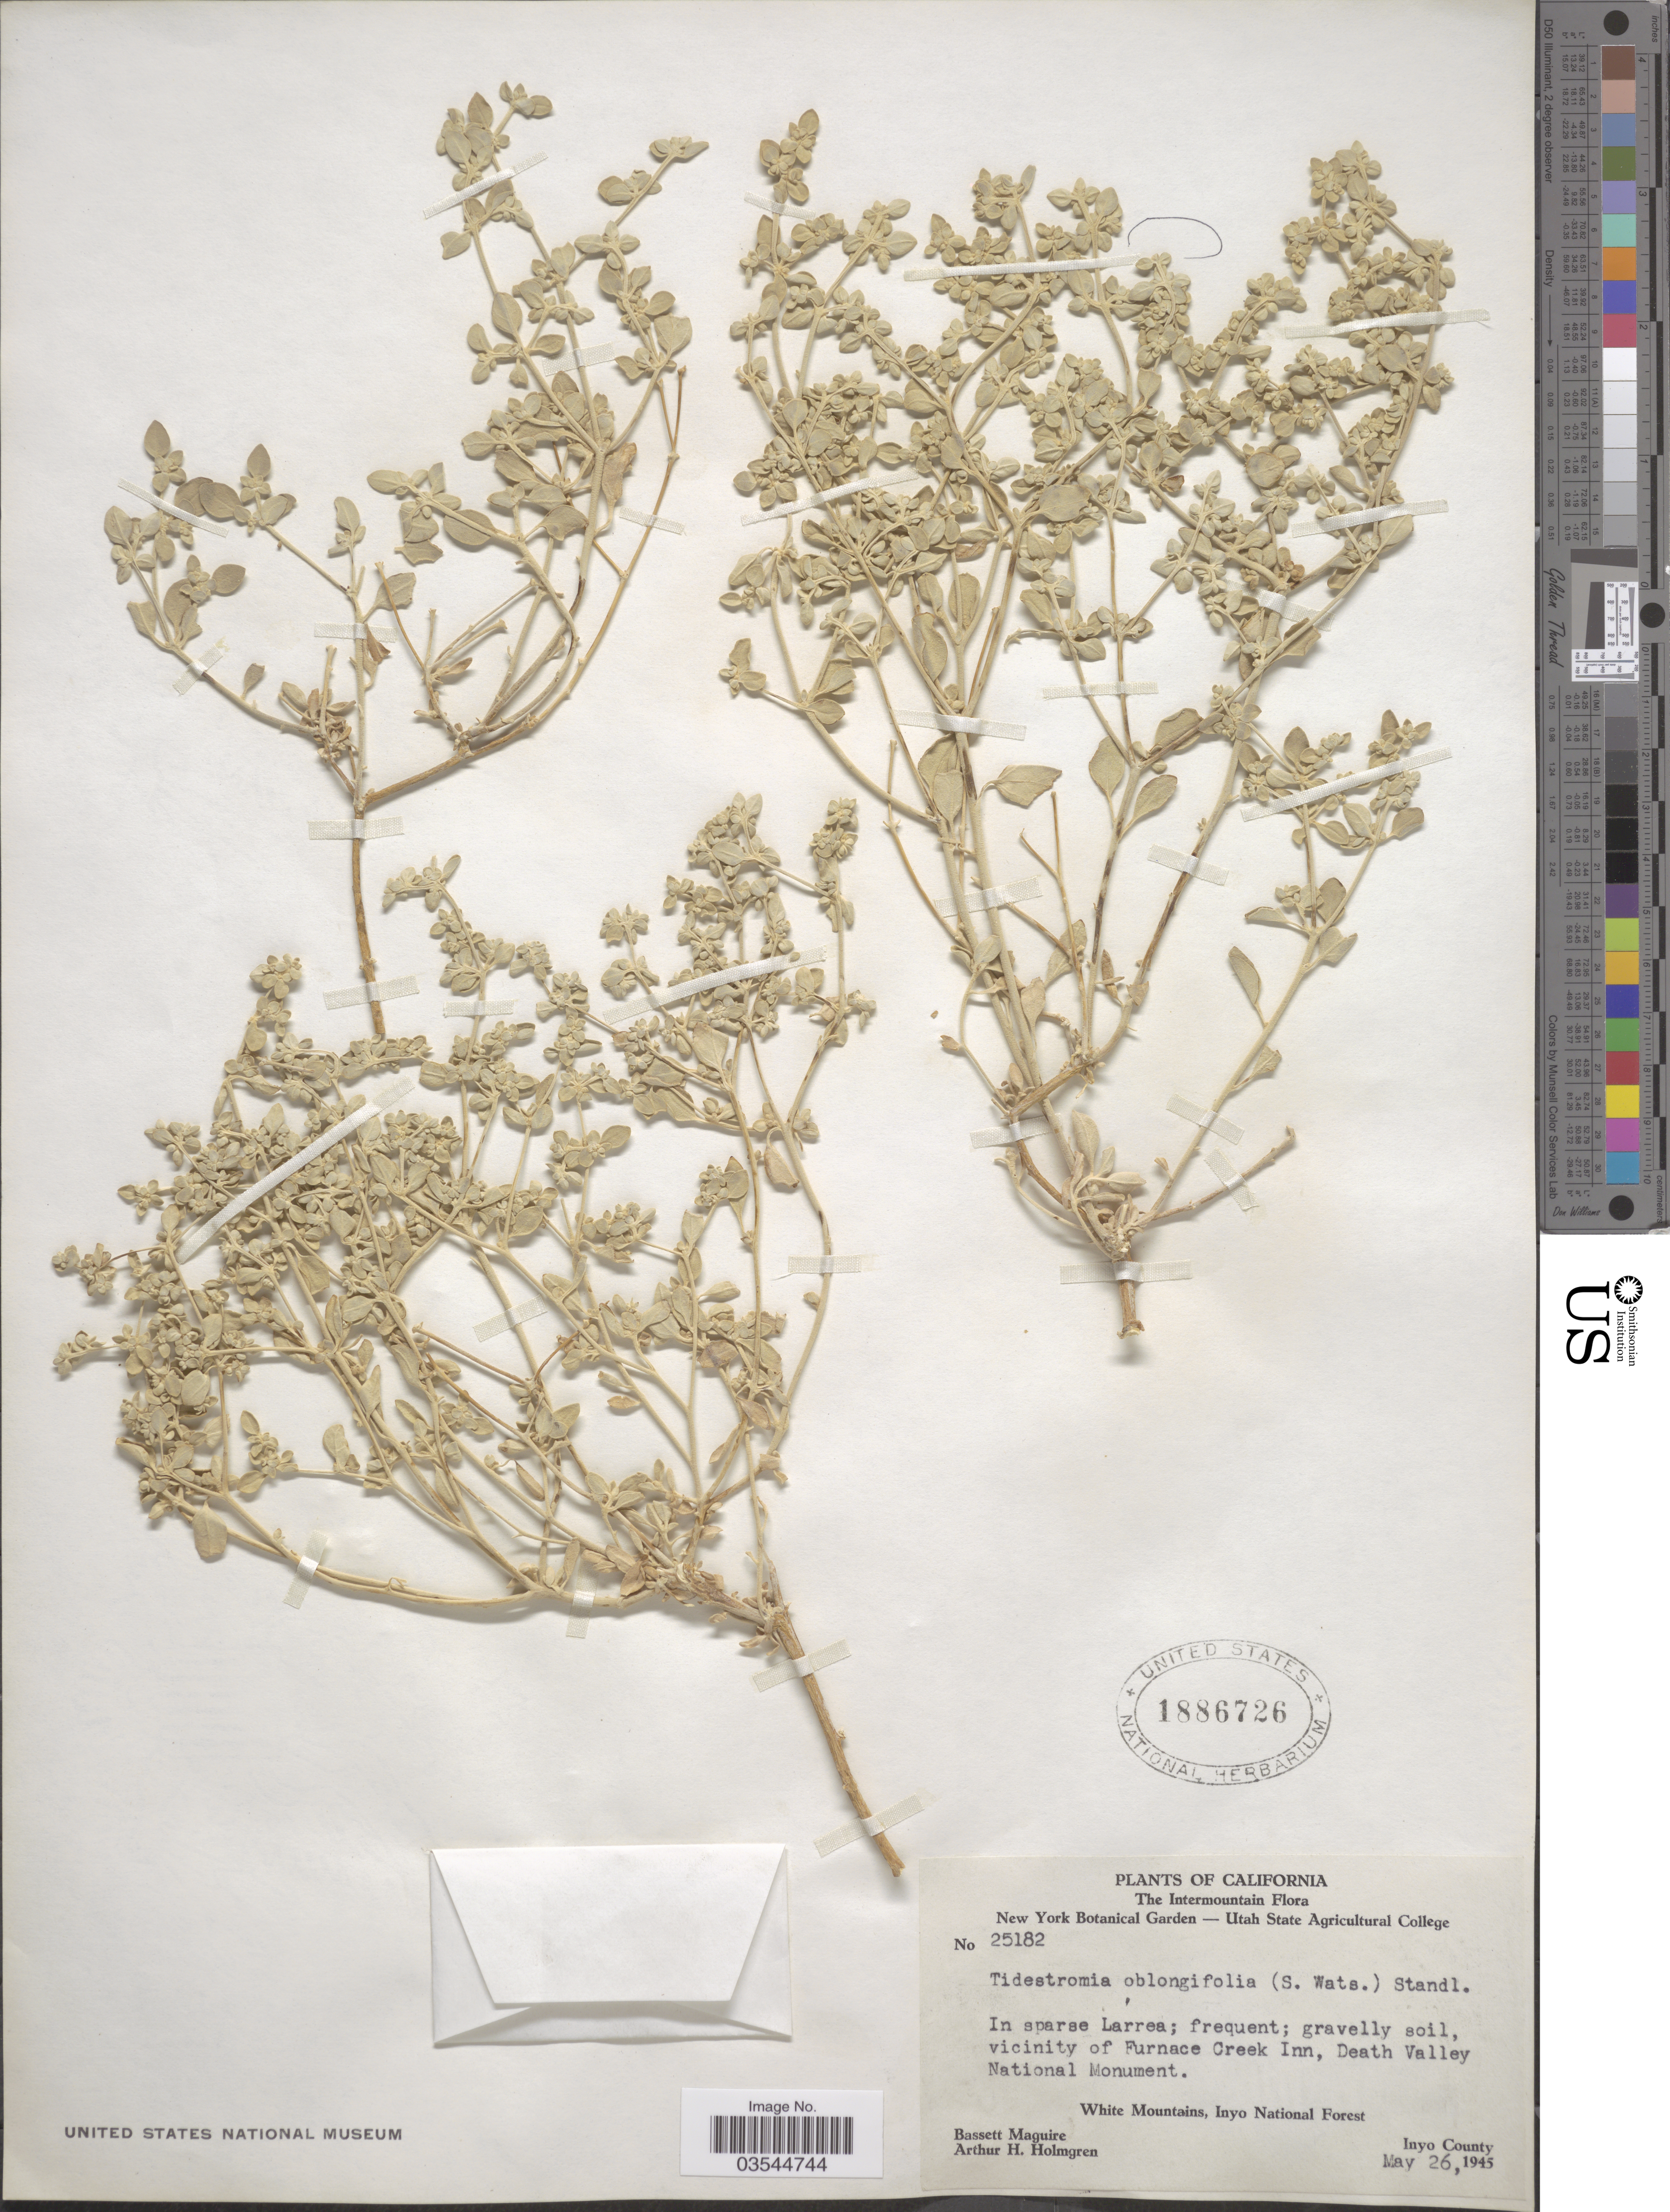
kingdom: Plantae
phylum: Tracheophyta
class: Magnoliopsida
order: Caryophyllales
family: Amaranthaceae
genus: Tidestromia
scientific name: Tidestromia suffruticosa var. oblongifolia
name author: (S. Watson) Sánch. Pino & Flores Olv.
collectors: B. Maguire & A. H. Holmgren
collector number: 25182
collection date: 1945-05-26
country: United States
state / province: California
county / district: Inyo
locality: The Intermountain. Vicinity of Furnace Creek Inn, Death Valley National Monument. White Mountains, Inyo National Forest, Inyo County.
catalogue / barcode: US 1886726